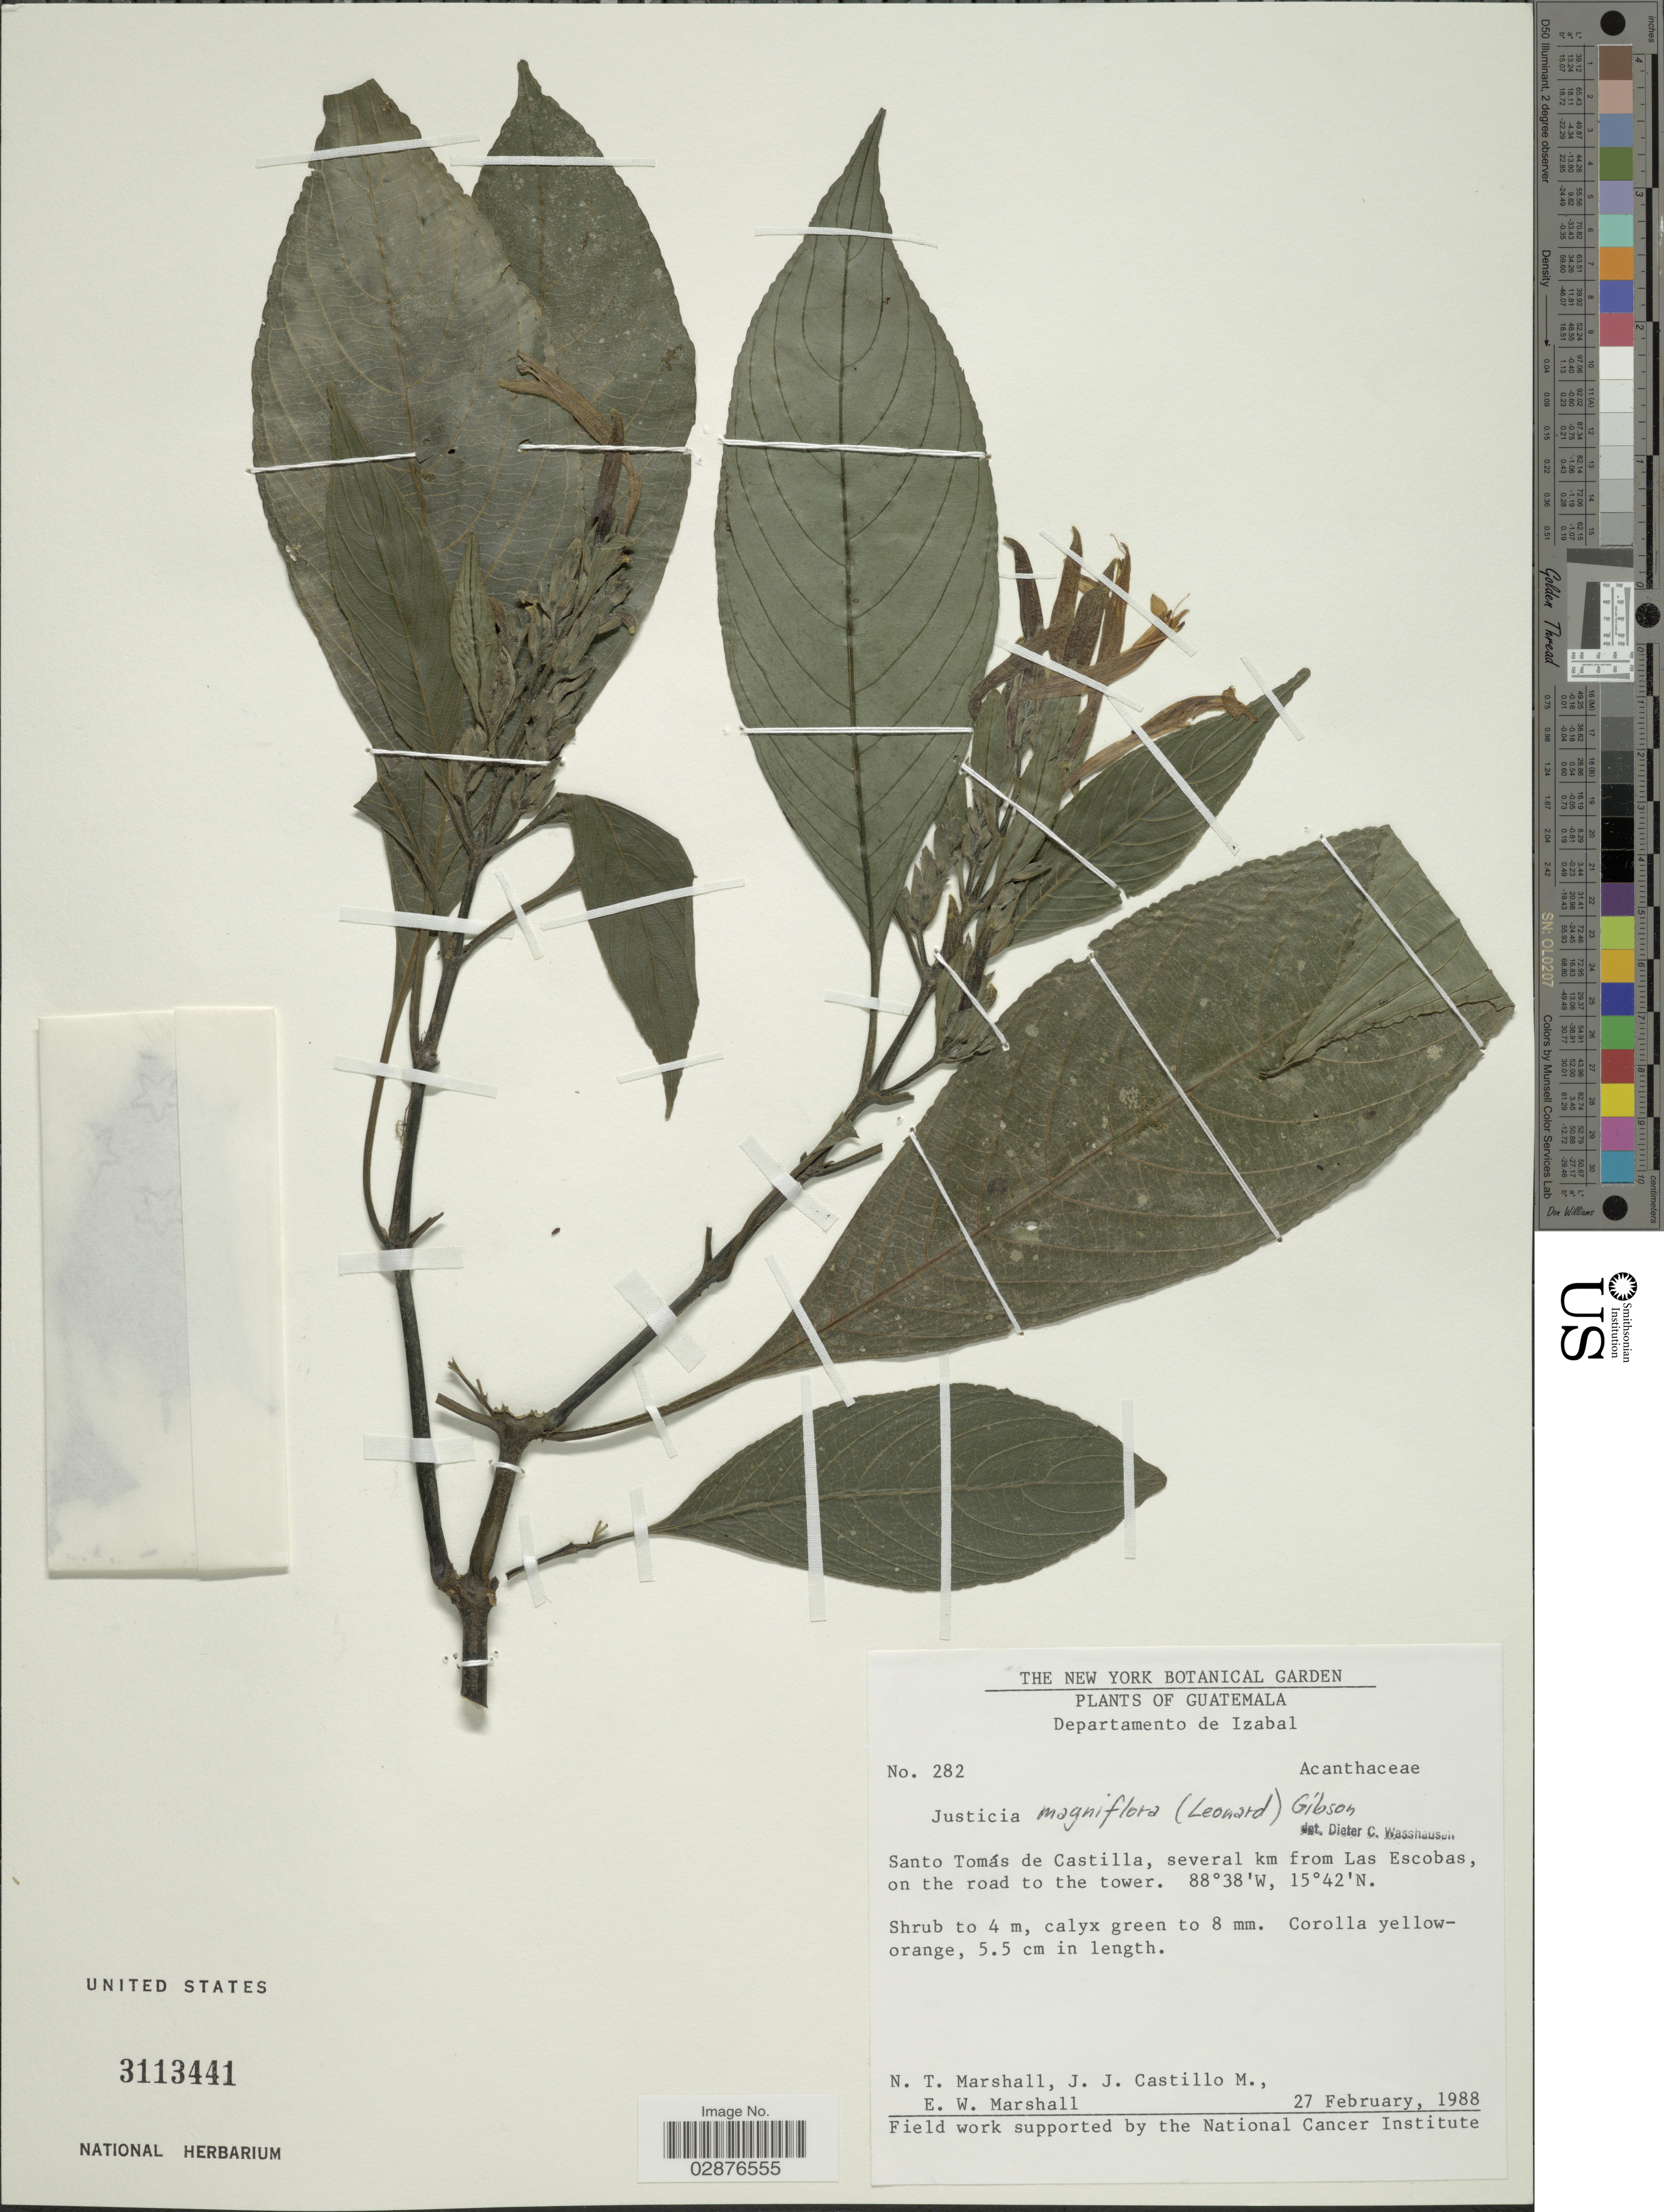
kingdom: Plantae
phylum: Tracheophyta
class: Magnoliopsida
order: Lamiales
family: Acanthaceae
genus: Justicia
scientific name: Justicia magniflora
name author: (S.F. Blake) D.N. Gibson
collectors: N. T. Marshall, J. Castillo & E. W. Marshall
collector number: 282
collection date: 1988-02-27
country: Guatemala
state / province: Izabal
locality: Departamento de Izabal. Santo Tomás de Castilla, several km from Las Escobas, on the road to the tower.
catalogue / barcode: US 3113441